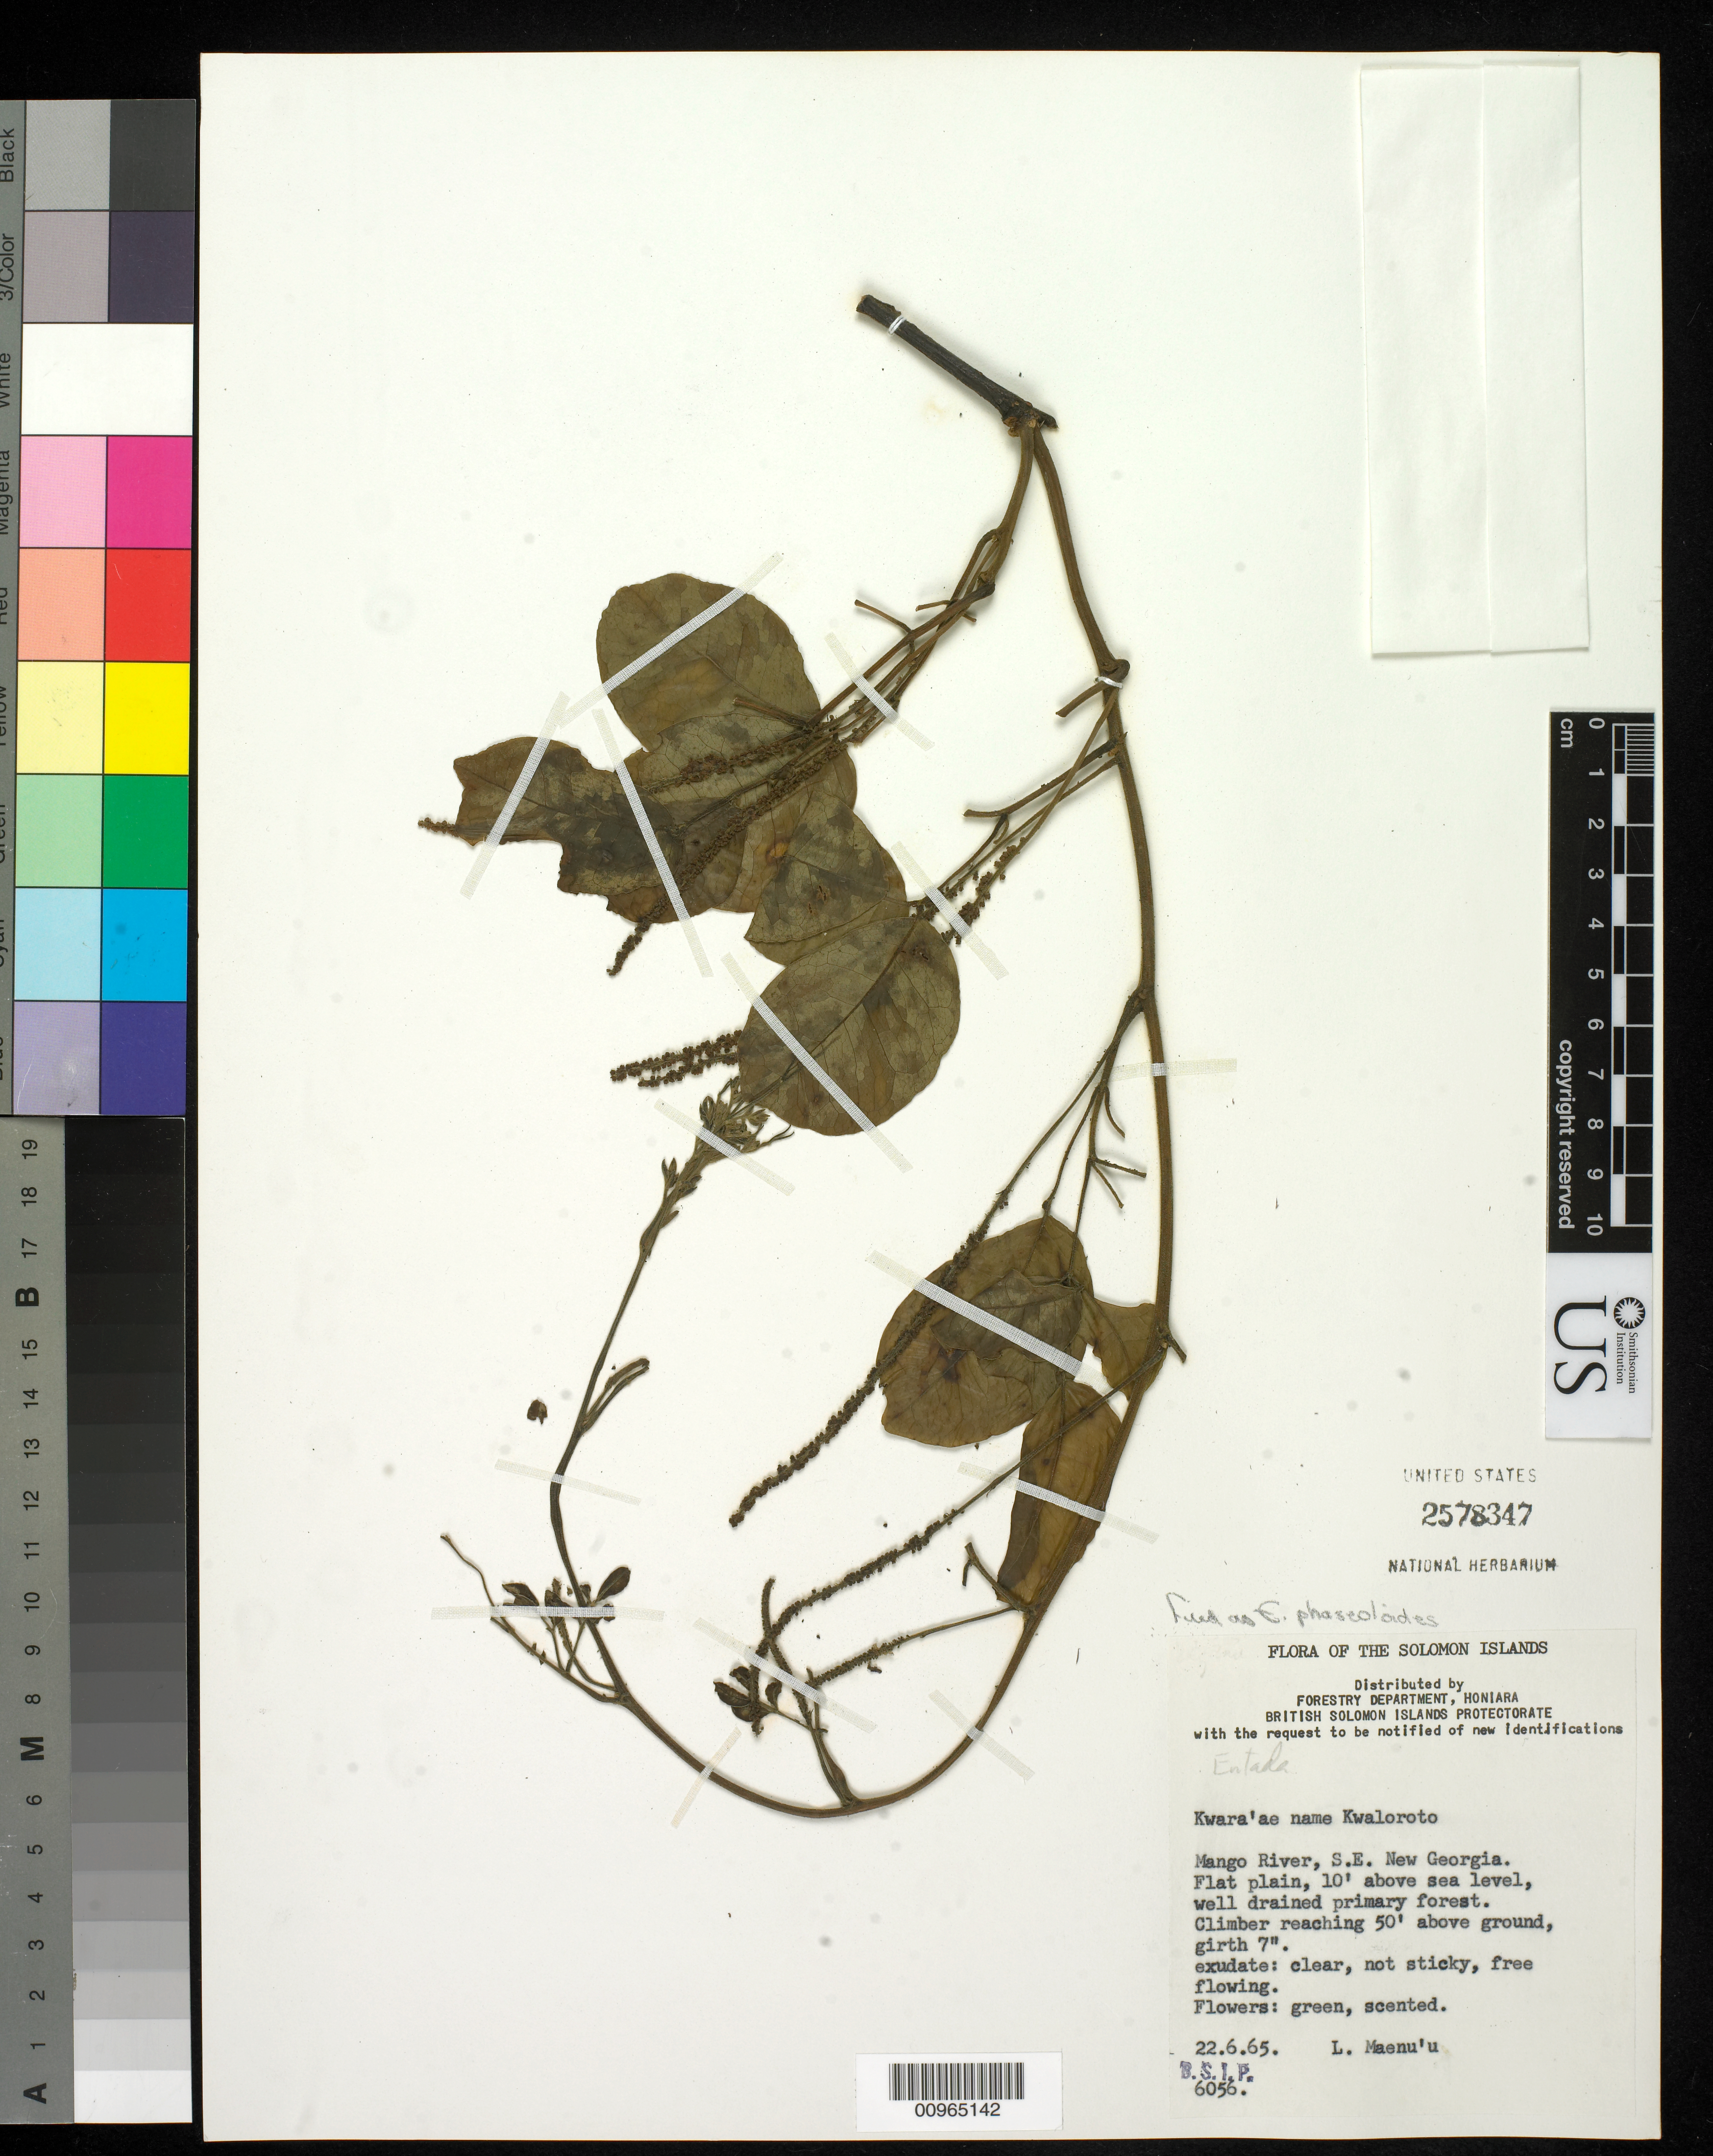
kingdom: Plantae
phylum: Tracheophyta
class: Magnoliopsida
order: Fabales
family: Fabaceae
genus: Entada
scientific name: Entada phaseoloides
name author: (L.) Merr.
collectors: L. Maenu'u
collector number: BSIP 6056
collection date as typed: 22 Jun 1965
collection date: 1965-06-22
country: Solomon Islands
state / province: Western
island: New Georgia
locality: Mango River, SE New Georgia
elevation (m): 3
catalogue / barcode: US 2578347